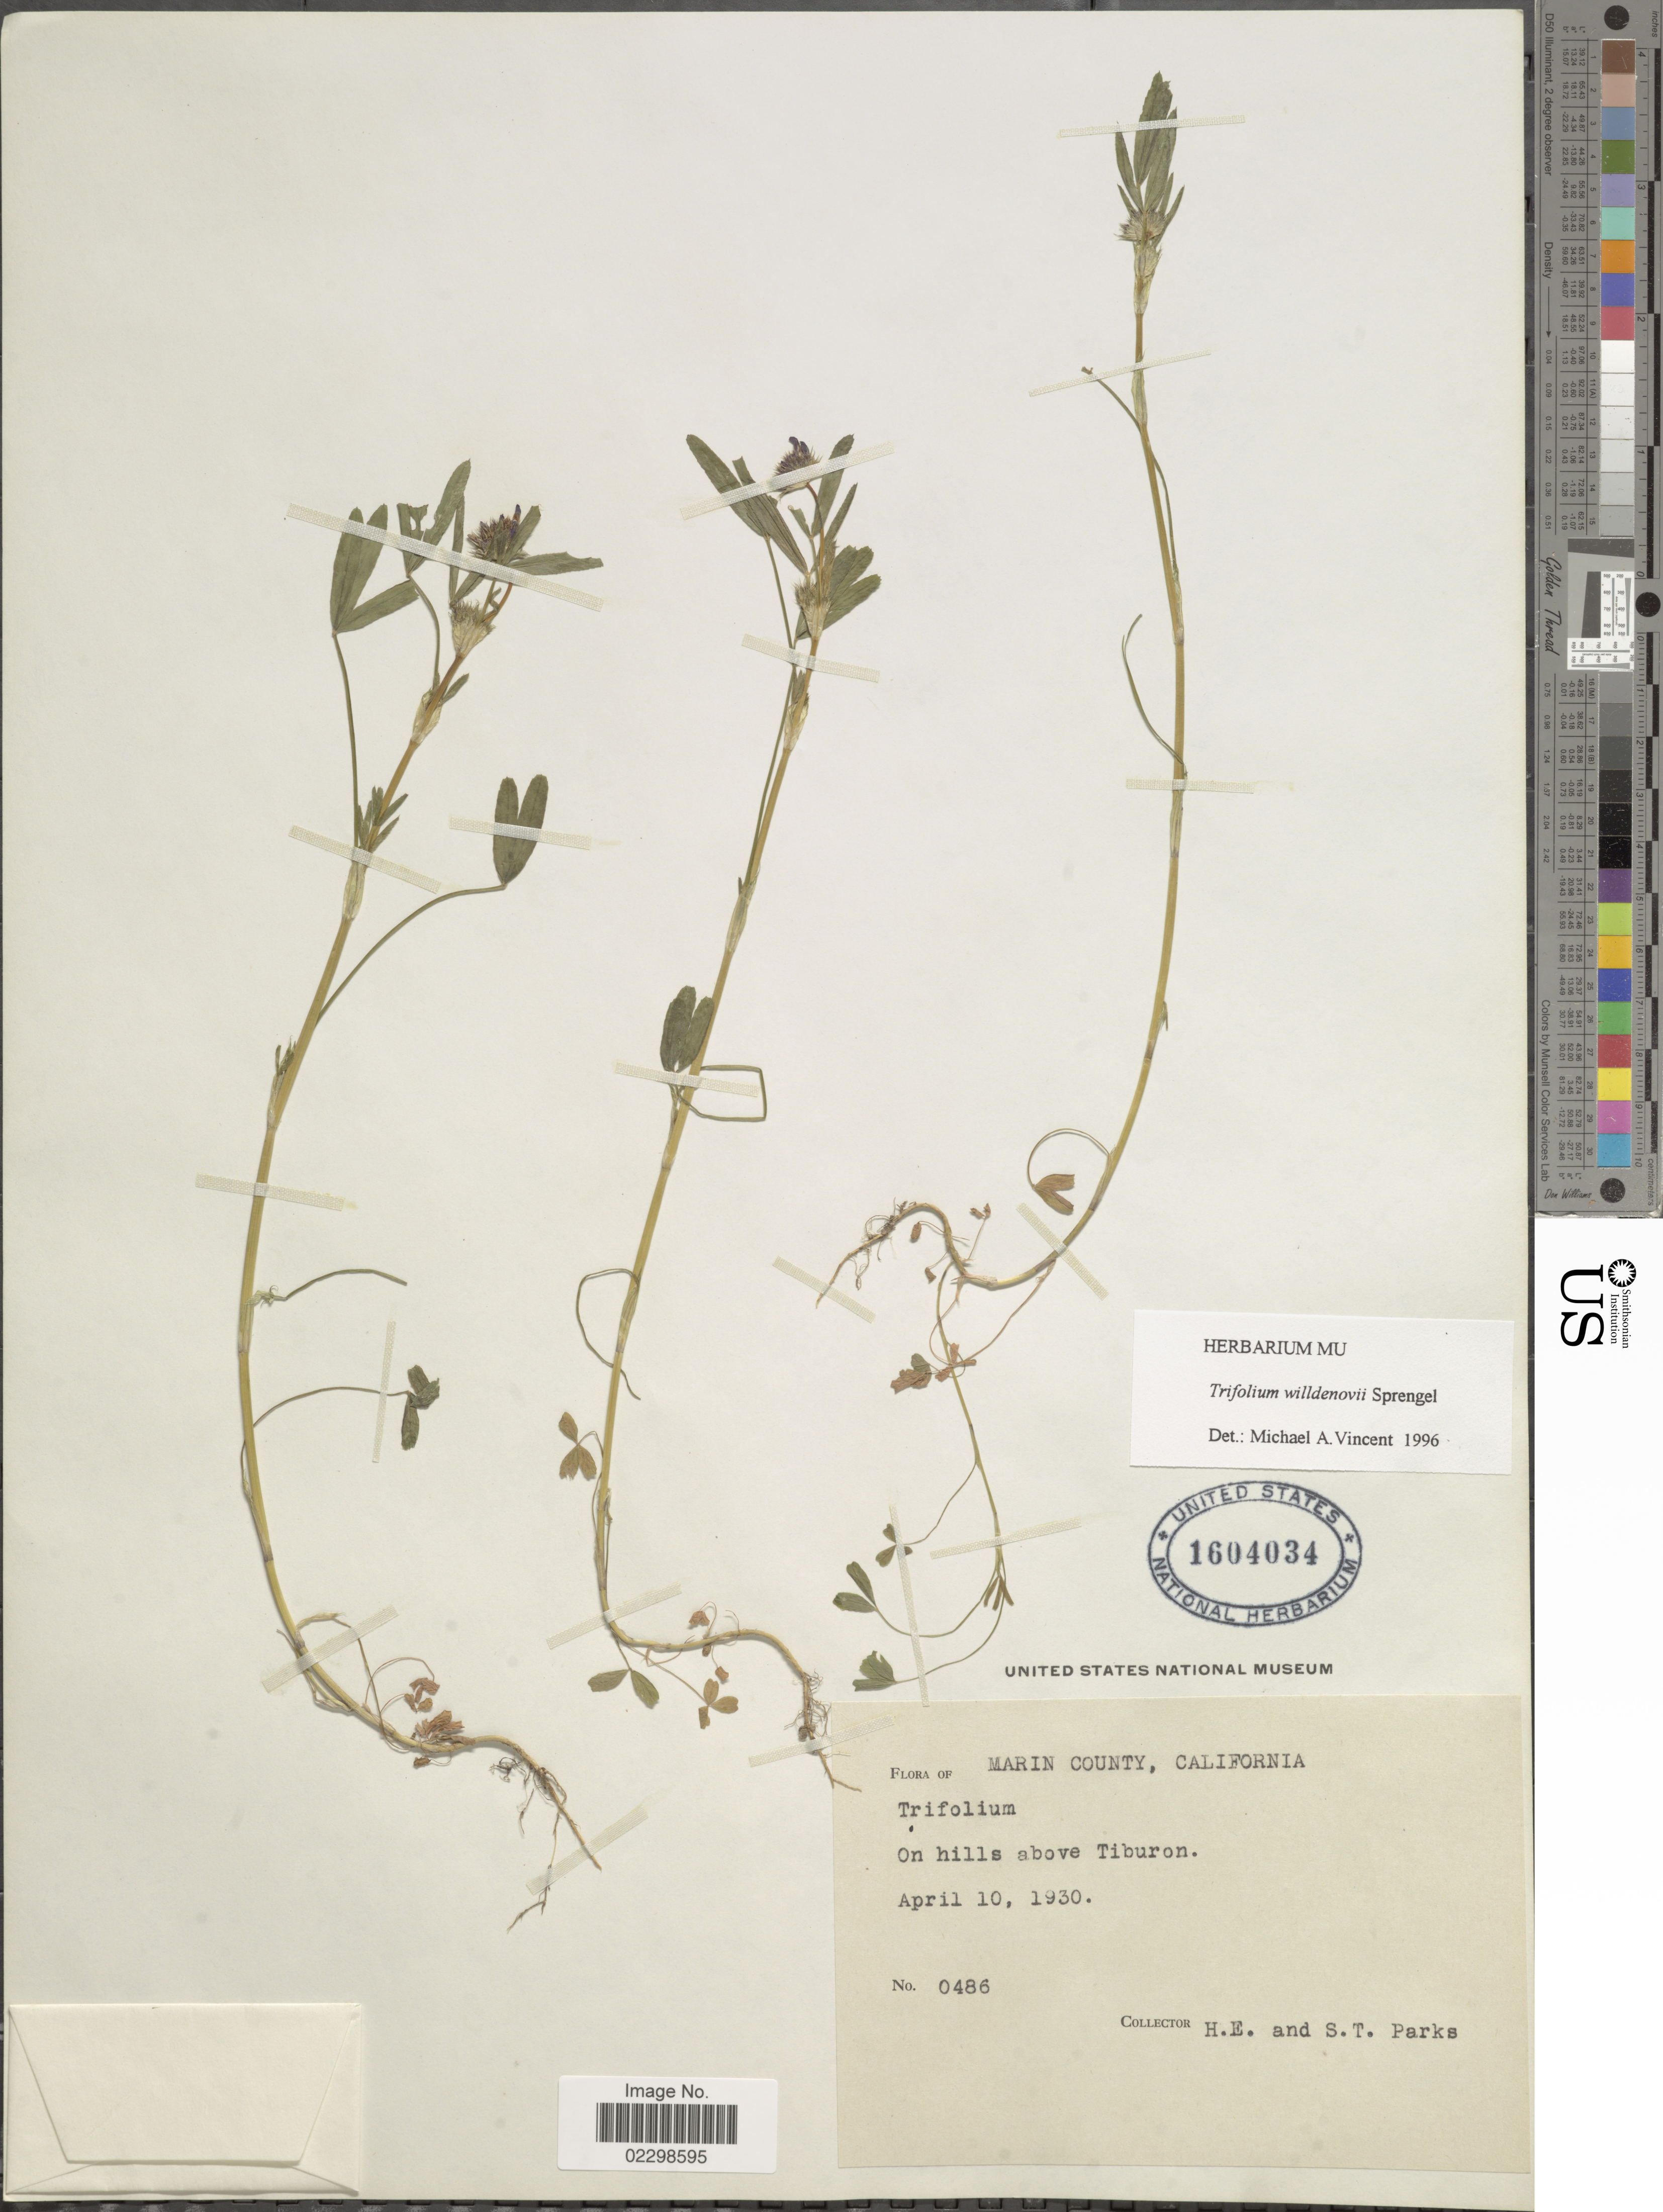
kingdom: Plantae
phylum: Tracheophyta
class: Magnoliopsida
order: Fabales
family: Fabaceae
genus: Trifolium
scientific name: Trifolium willdenovii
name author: Spreng.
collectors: H. E. Parks & S. Parks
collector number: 0486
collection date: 1930-04-10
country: United States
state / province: California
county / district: Marin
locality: Marin County, above Tiburon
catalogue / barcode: US 1604034